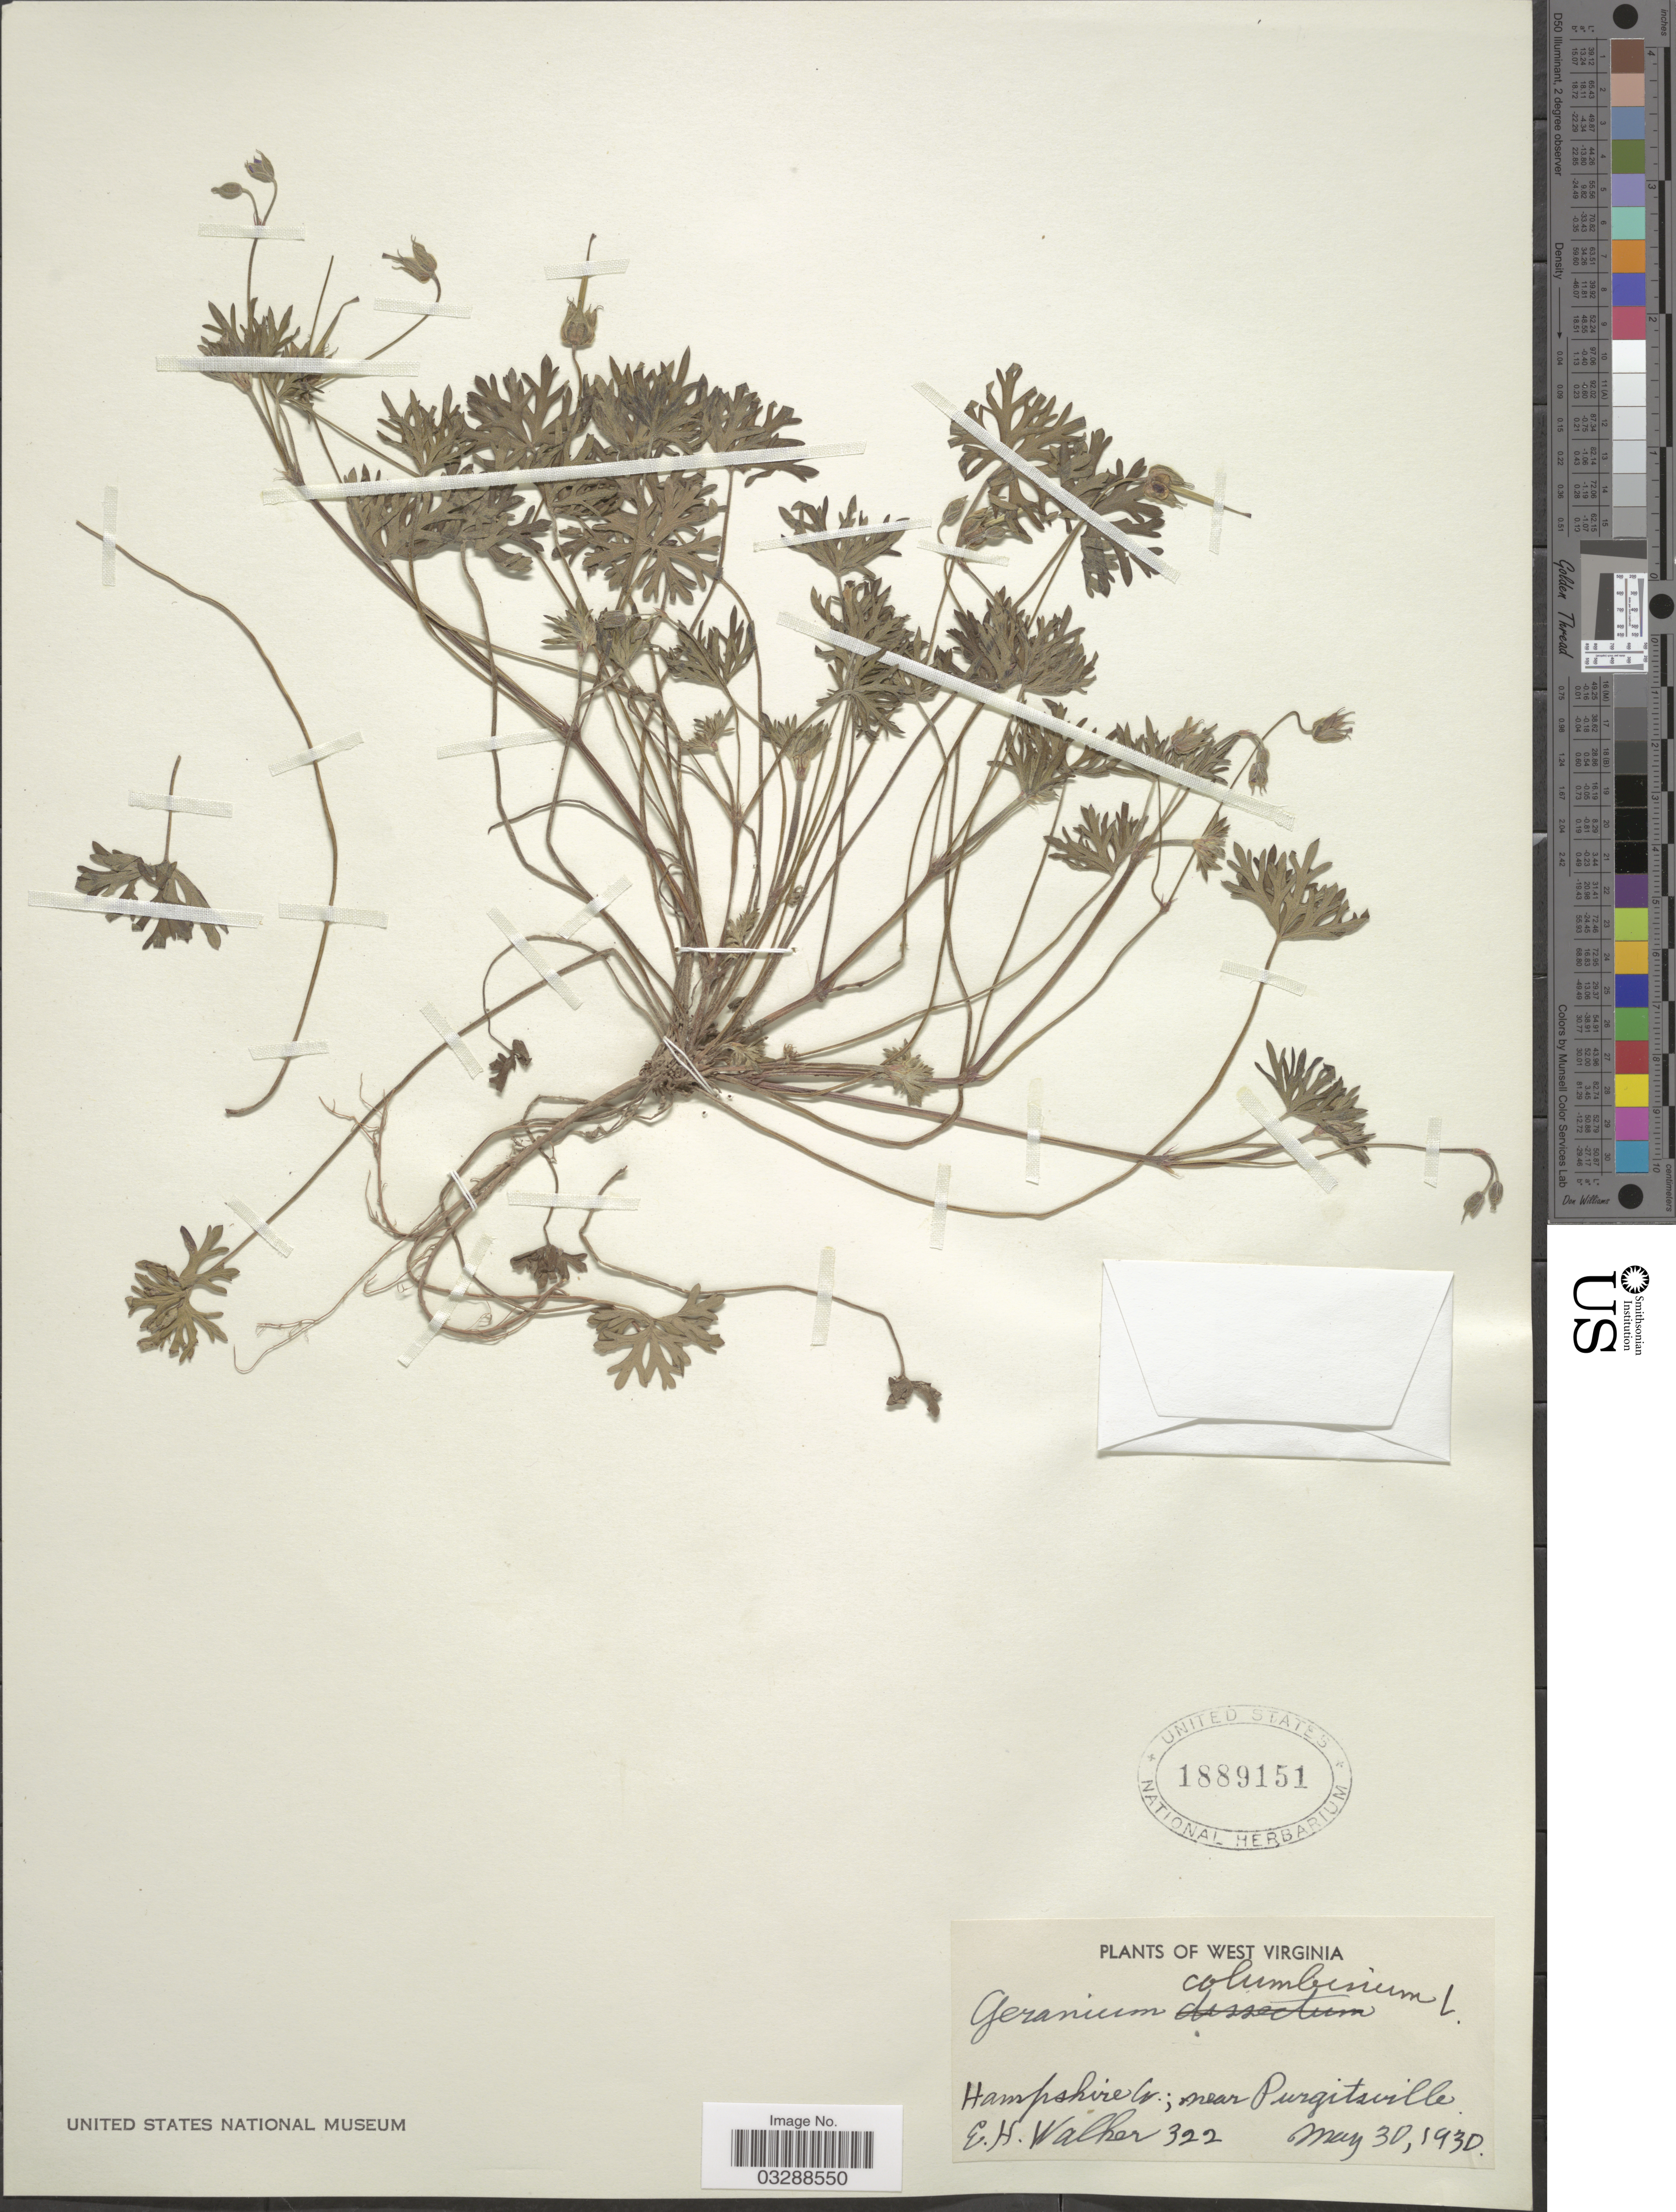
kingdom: Plantae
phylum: Tracheophyta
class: Magnoliopsida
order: Geraniales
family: Geraniaceae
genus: Geranium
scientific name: Geranium columbinum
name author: L.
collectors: E. H. Walker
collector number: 322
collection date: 1930-05-30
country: United States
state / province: West Virginia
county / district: Hampshire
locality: Hampshire Co.; near Purgitsville.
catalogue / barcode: US 1889151